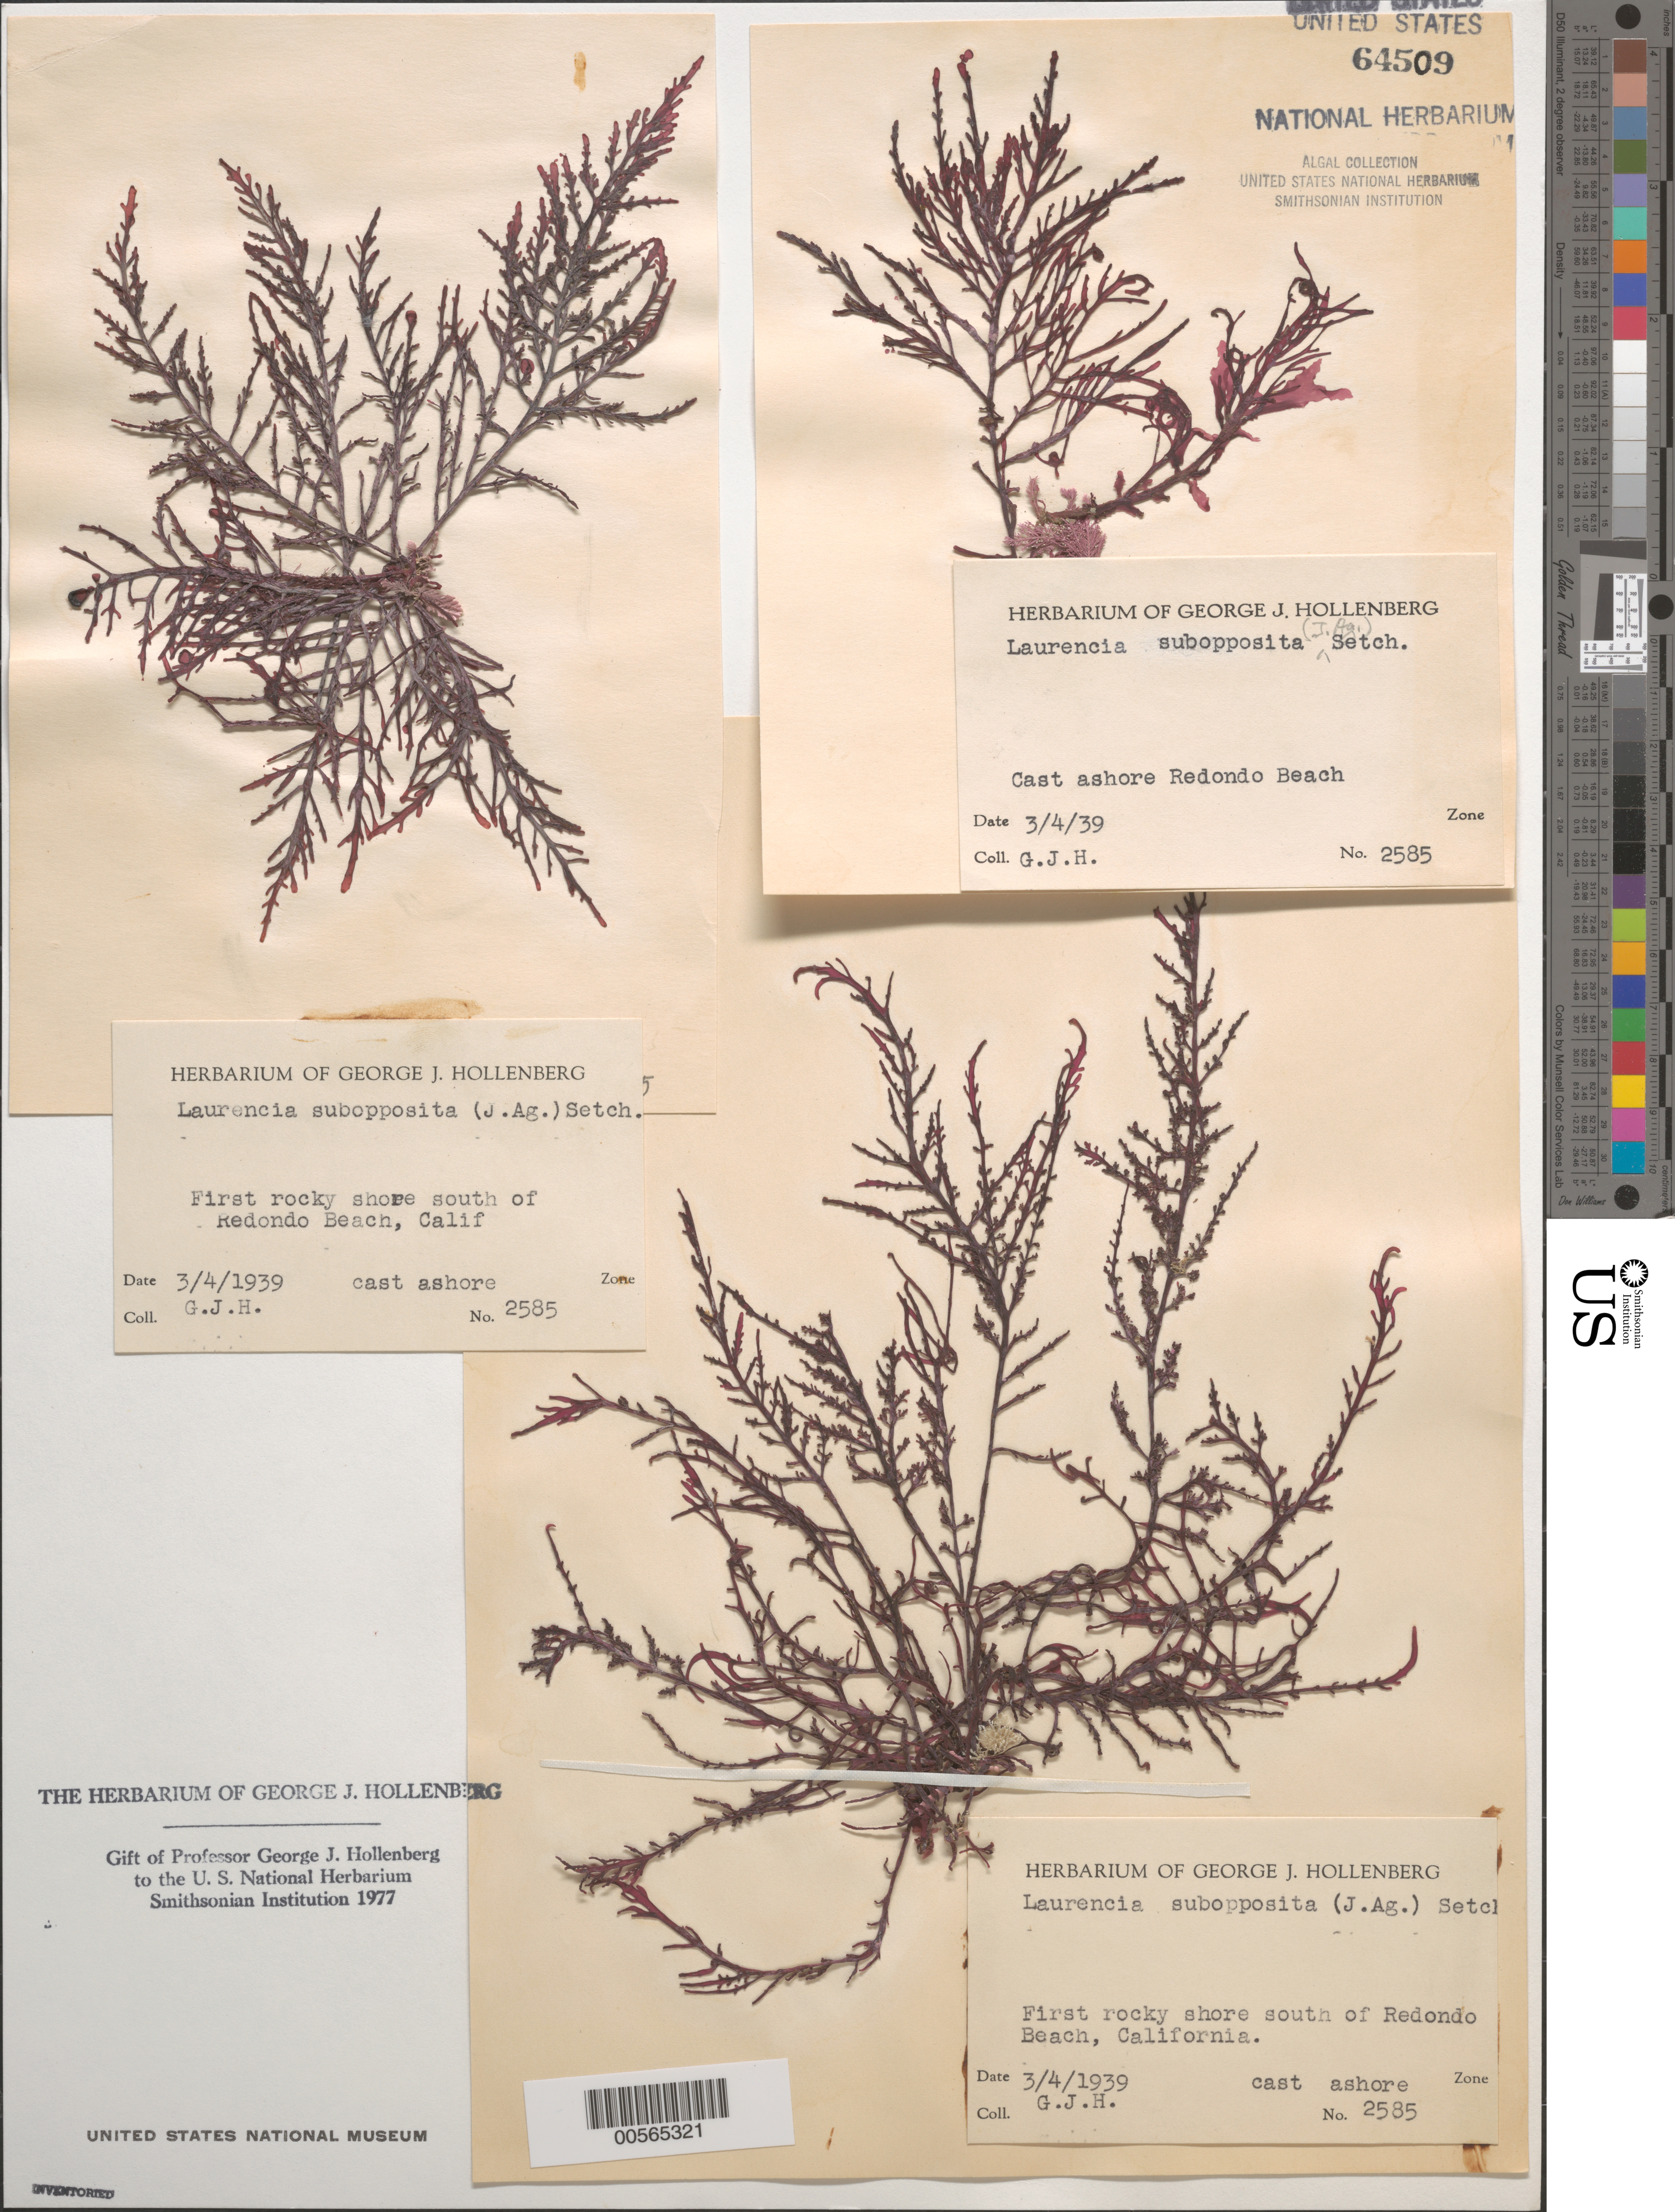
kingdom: Plantae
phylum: Rhodophyta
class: Florideophyceae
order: Ceramiales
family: Rhodomelaceae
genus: Laurencia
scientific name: Laurencia subopposita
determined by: Hollenberg, George J.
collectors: G. Hollenberg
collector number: GJH 2585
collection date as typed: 04 Mar 1939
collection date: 1939-03-04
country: United States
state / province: California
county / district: Los Angeles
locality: First rocky shore south of Redondo Beach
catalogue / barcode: US 64509